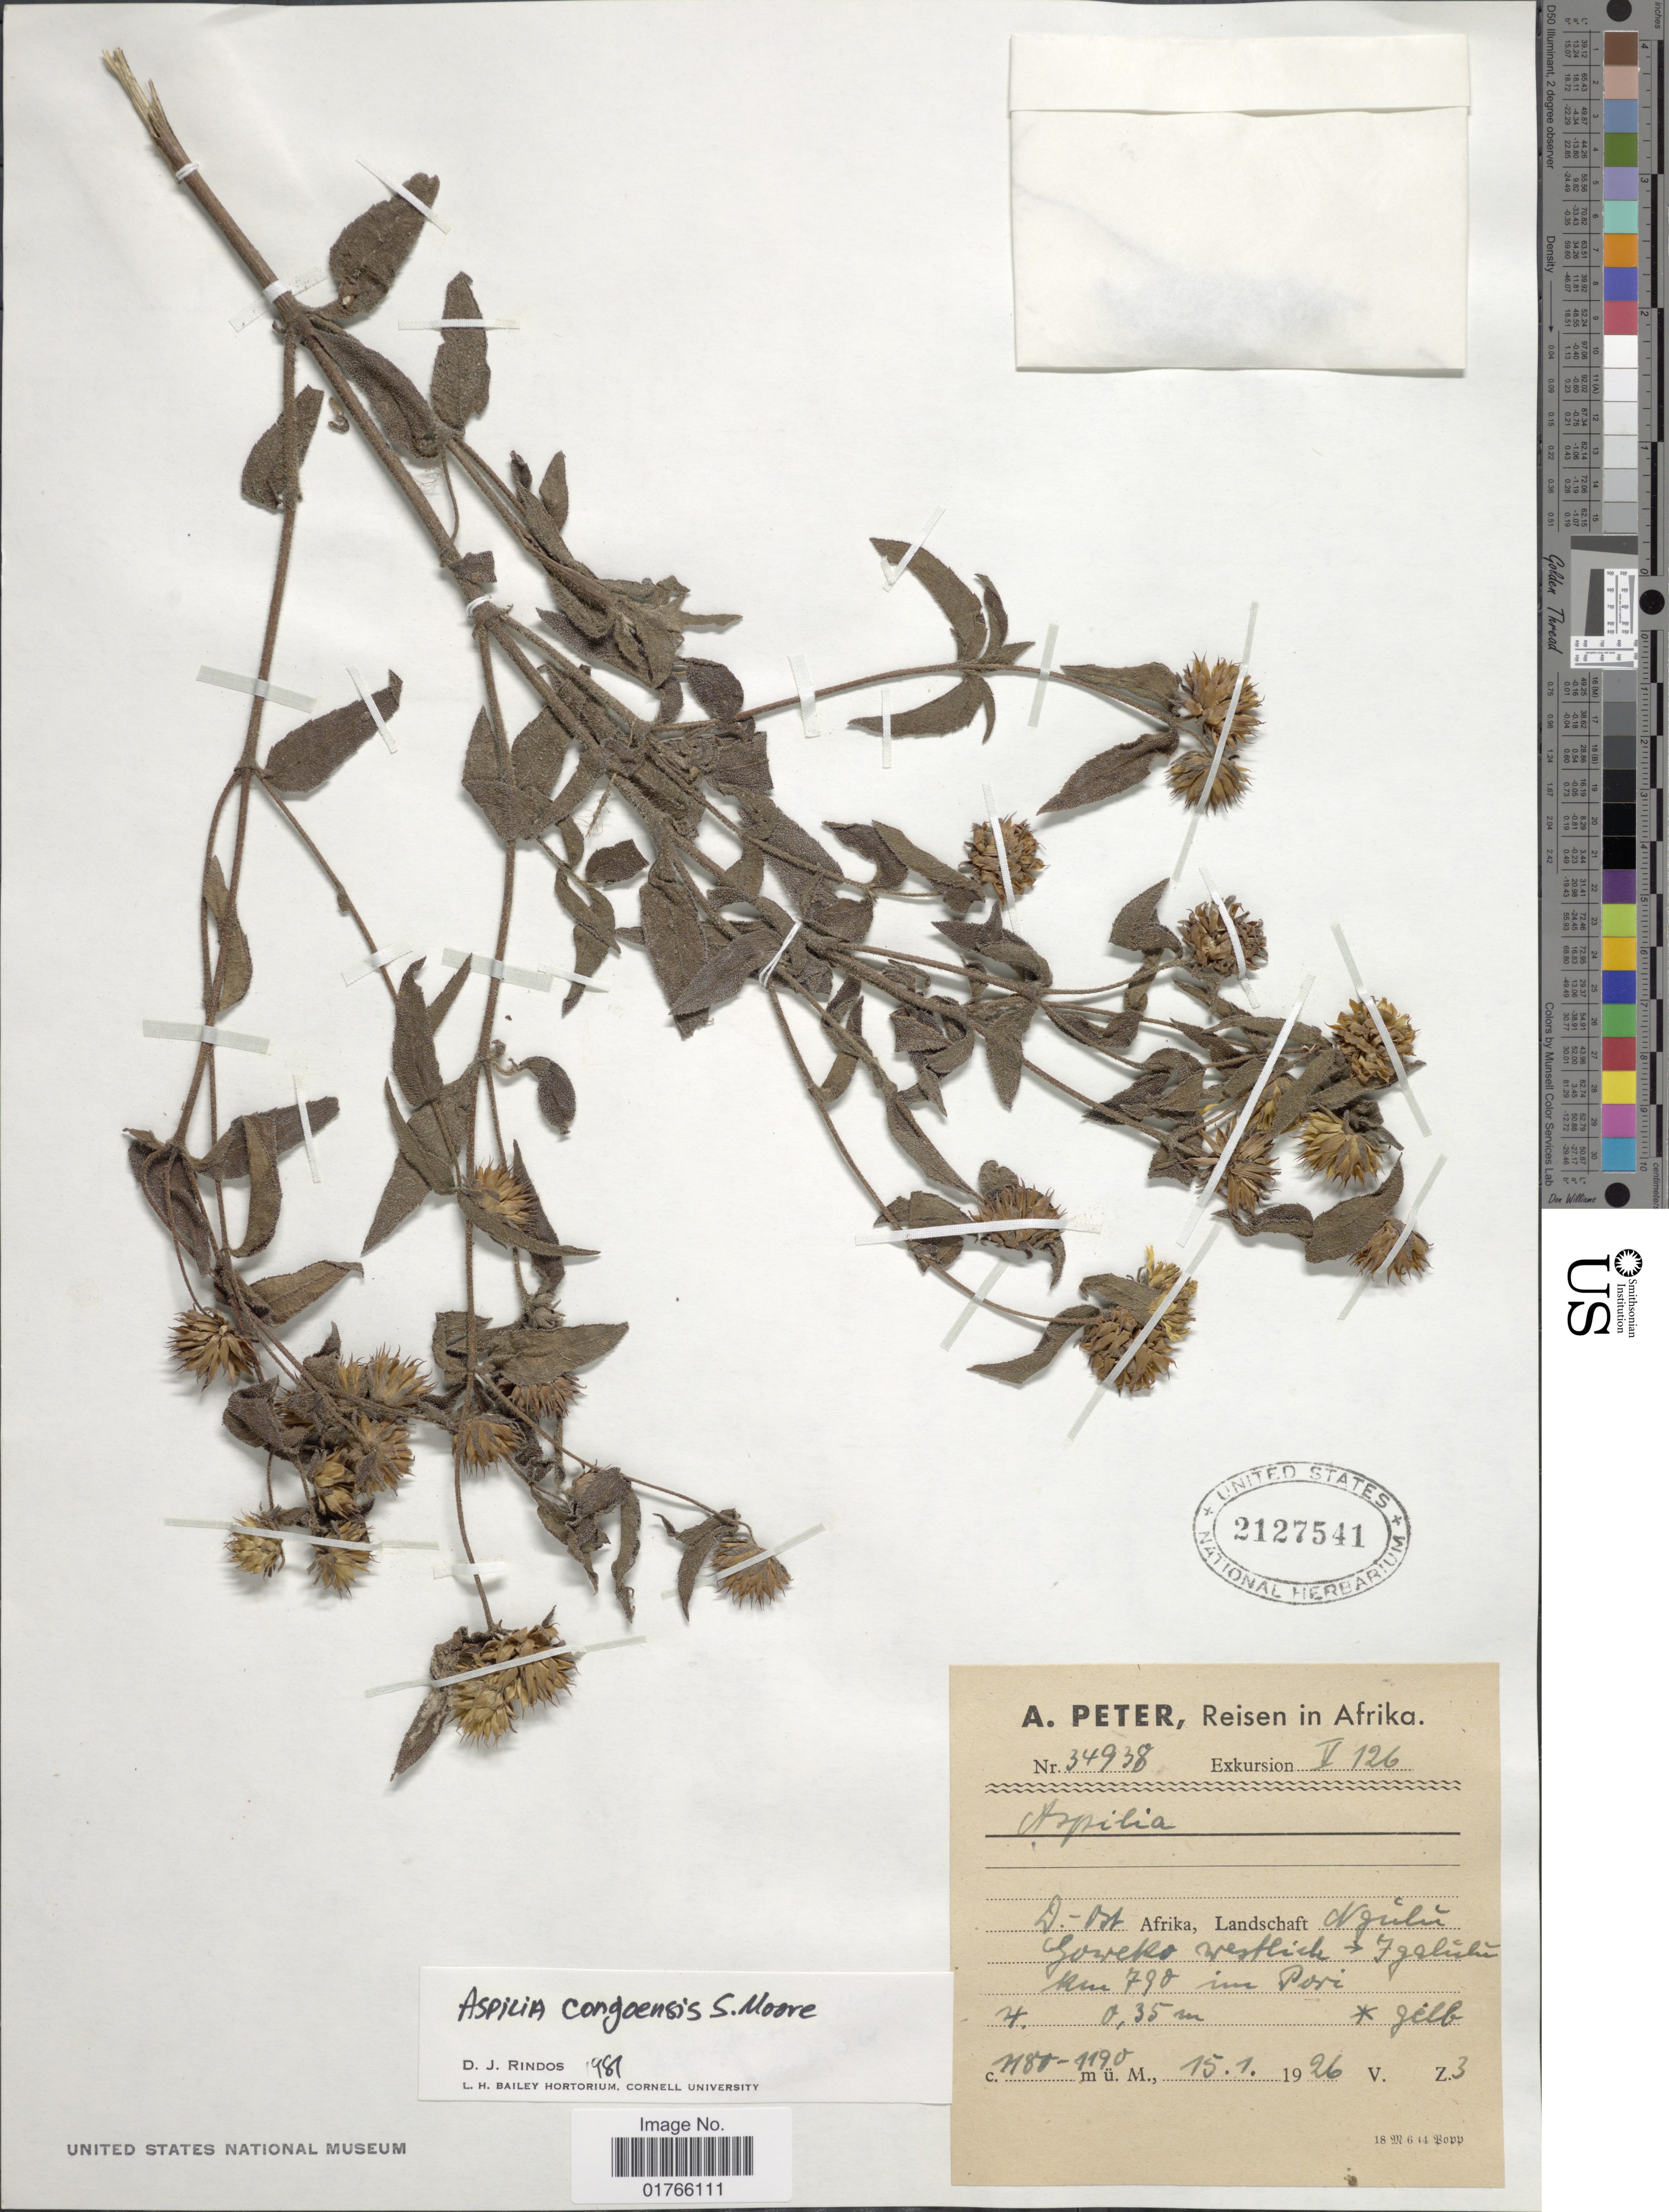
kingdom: Plantae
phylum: Tracheophyta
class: Magnoliopsida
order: Asterales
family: Asteraceae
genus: Aspilia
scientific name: Aspilia congoensis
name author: S. Moore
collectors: A. Peter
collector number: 34938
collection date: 1926-01-15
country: Tanzania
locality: Ngulu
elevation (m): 1180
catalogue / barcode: US 2127541